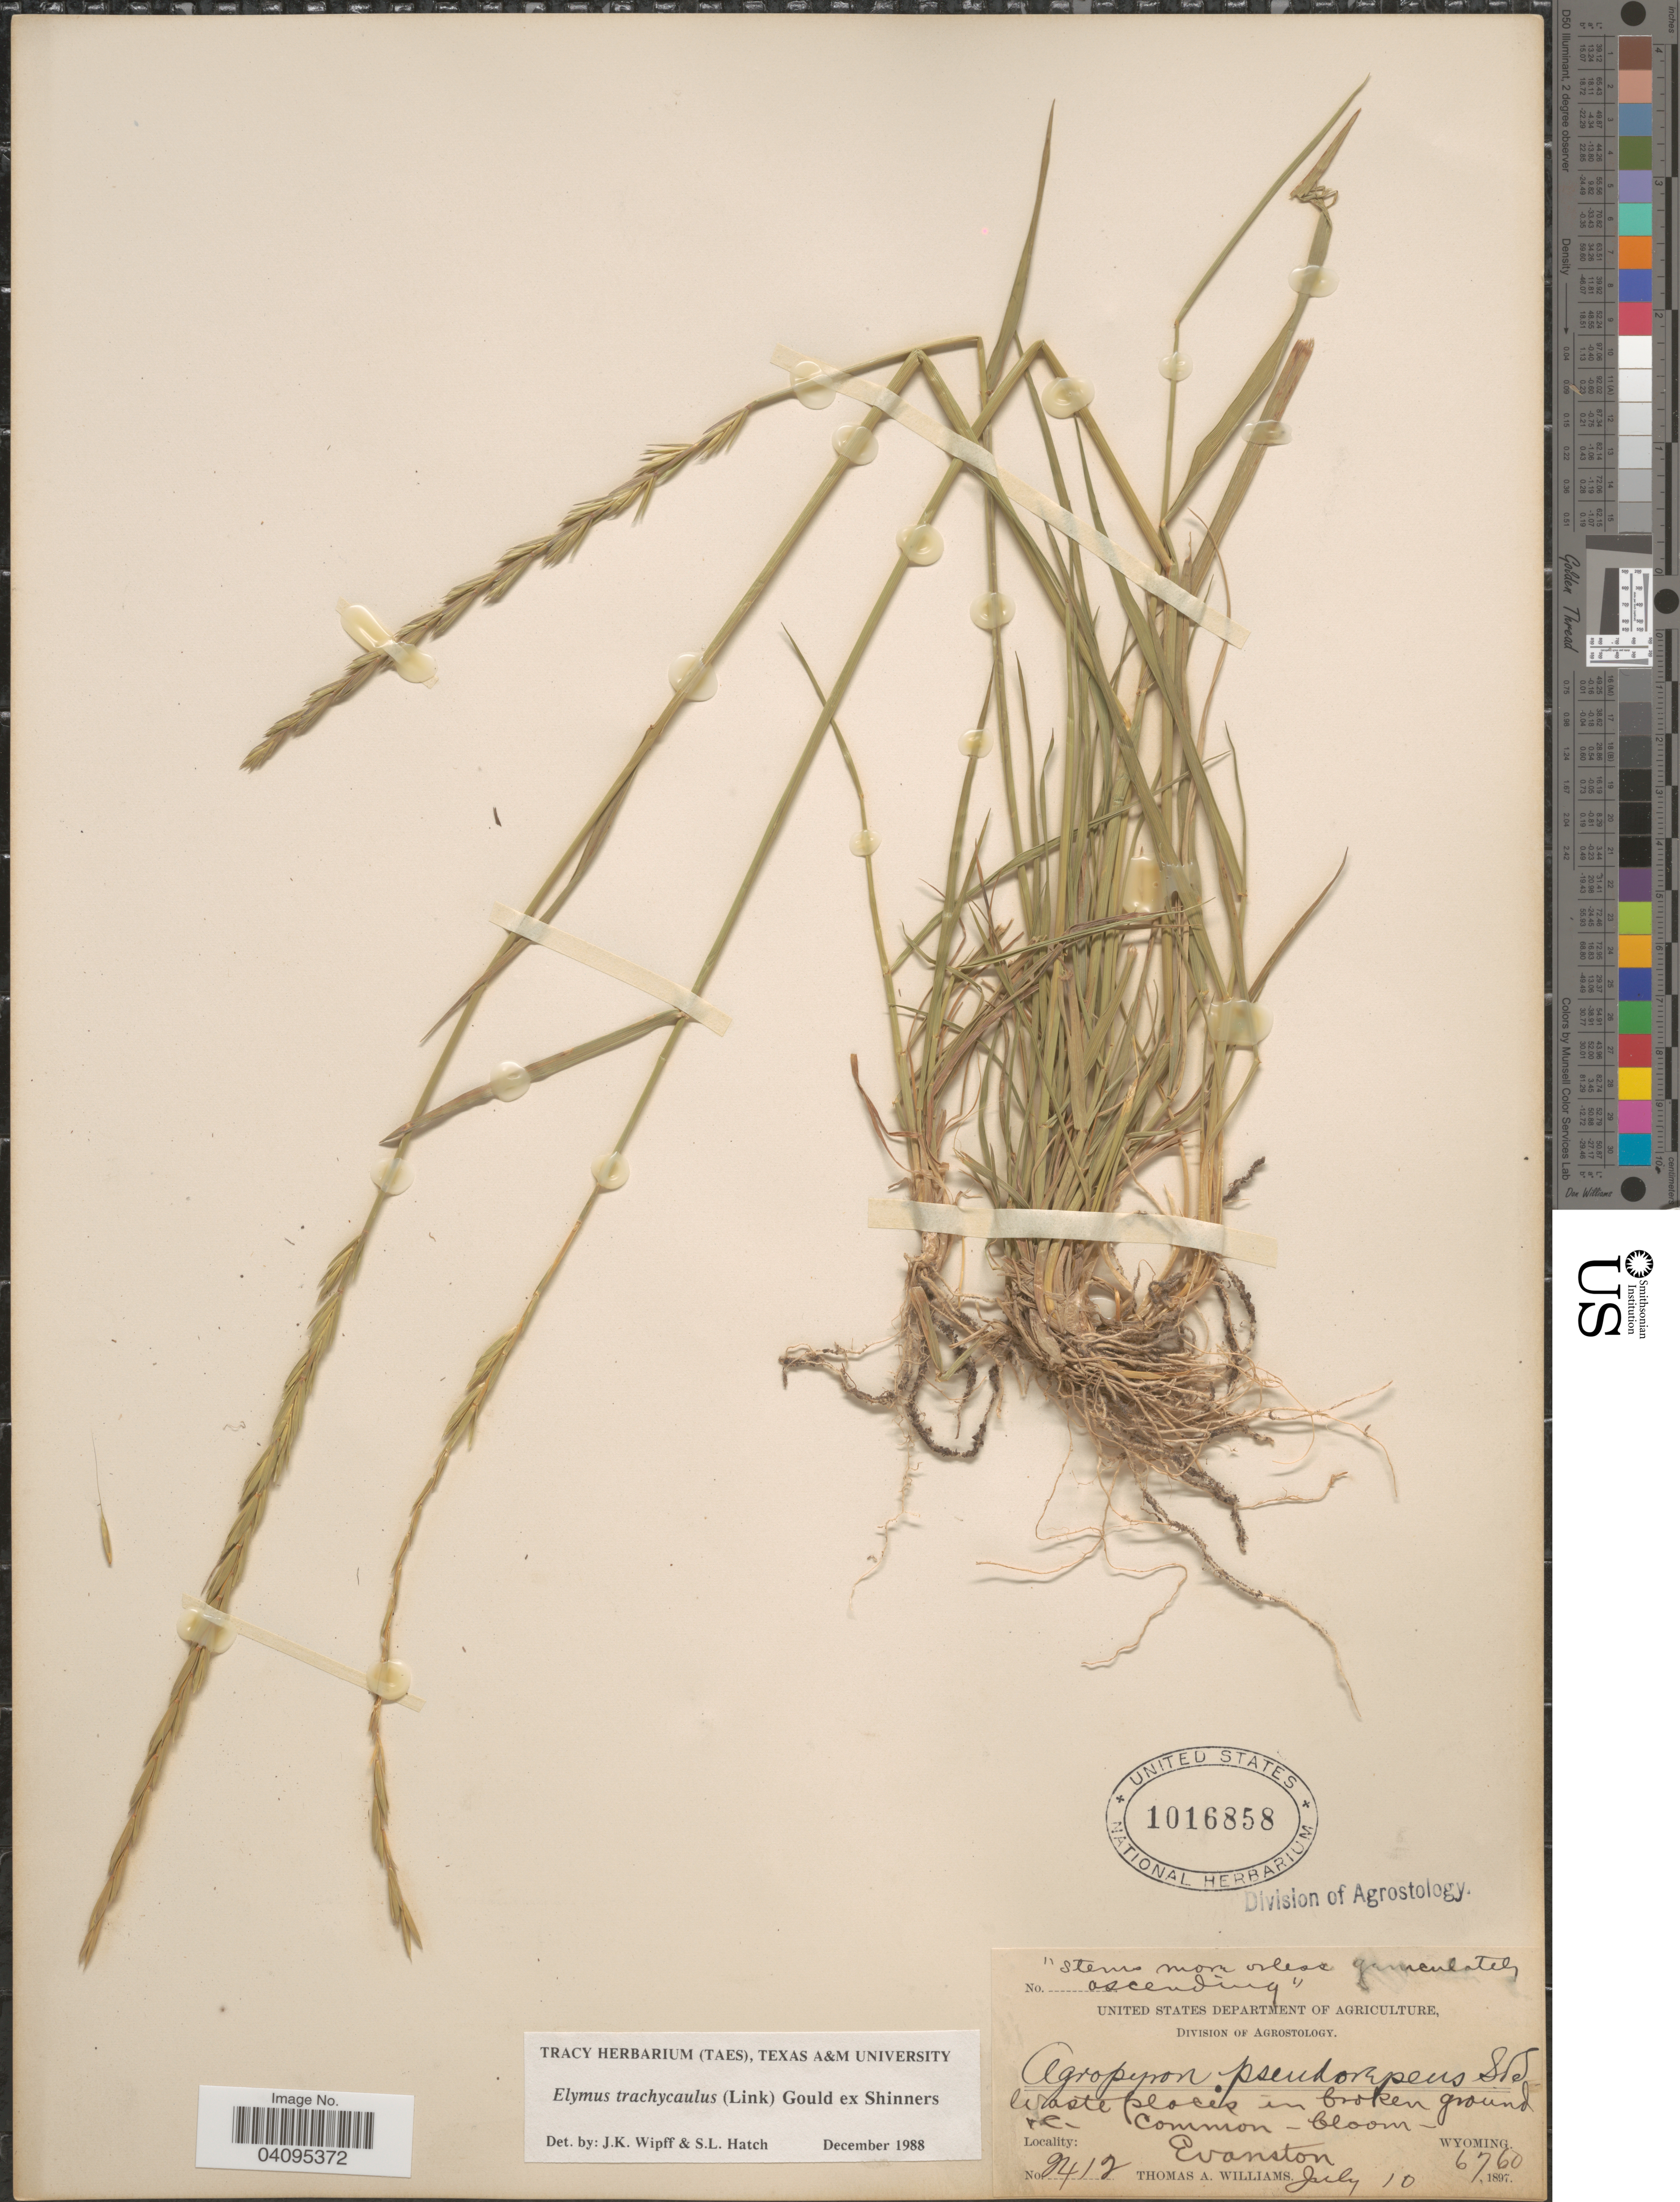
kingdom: Plantae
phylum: Tracheophyta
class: Liliopsida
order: Poales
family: Poaceae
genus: Elymus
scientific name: Elymus trachycaulus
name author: (Link) Gould ex Shinners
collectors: T. A. Williams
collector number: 2412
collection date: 1897-07-10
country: United States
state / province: Wyoming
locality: Waste places in broken ground. Evanston.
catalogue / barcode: US 1016858